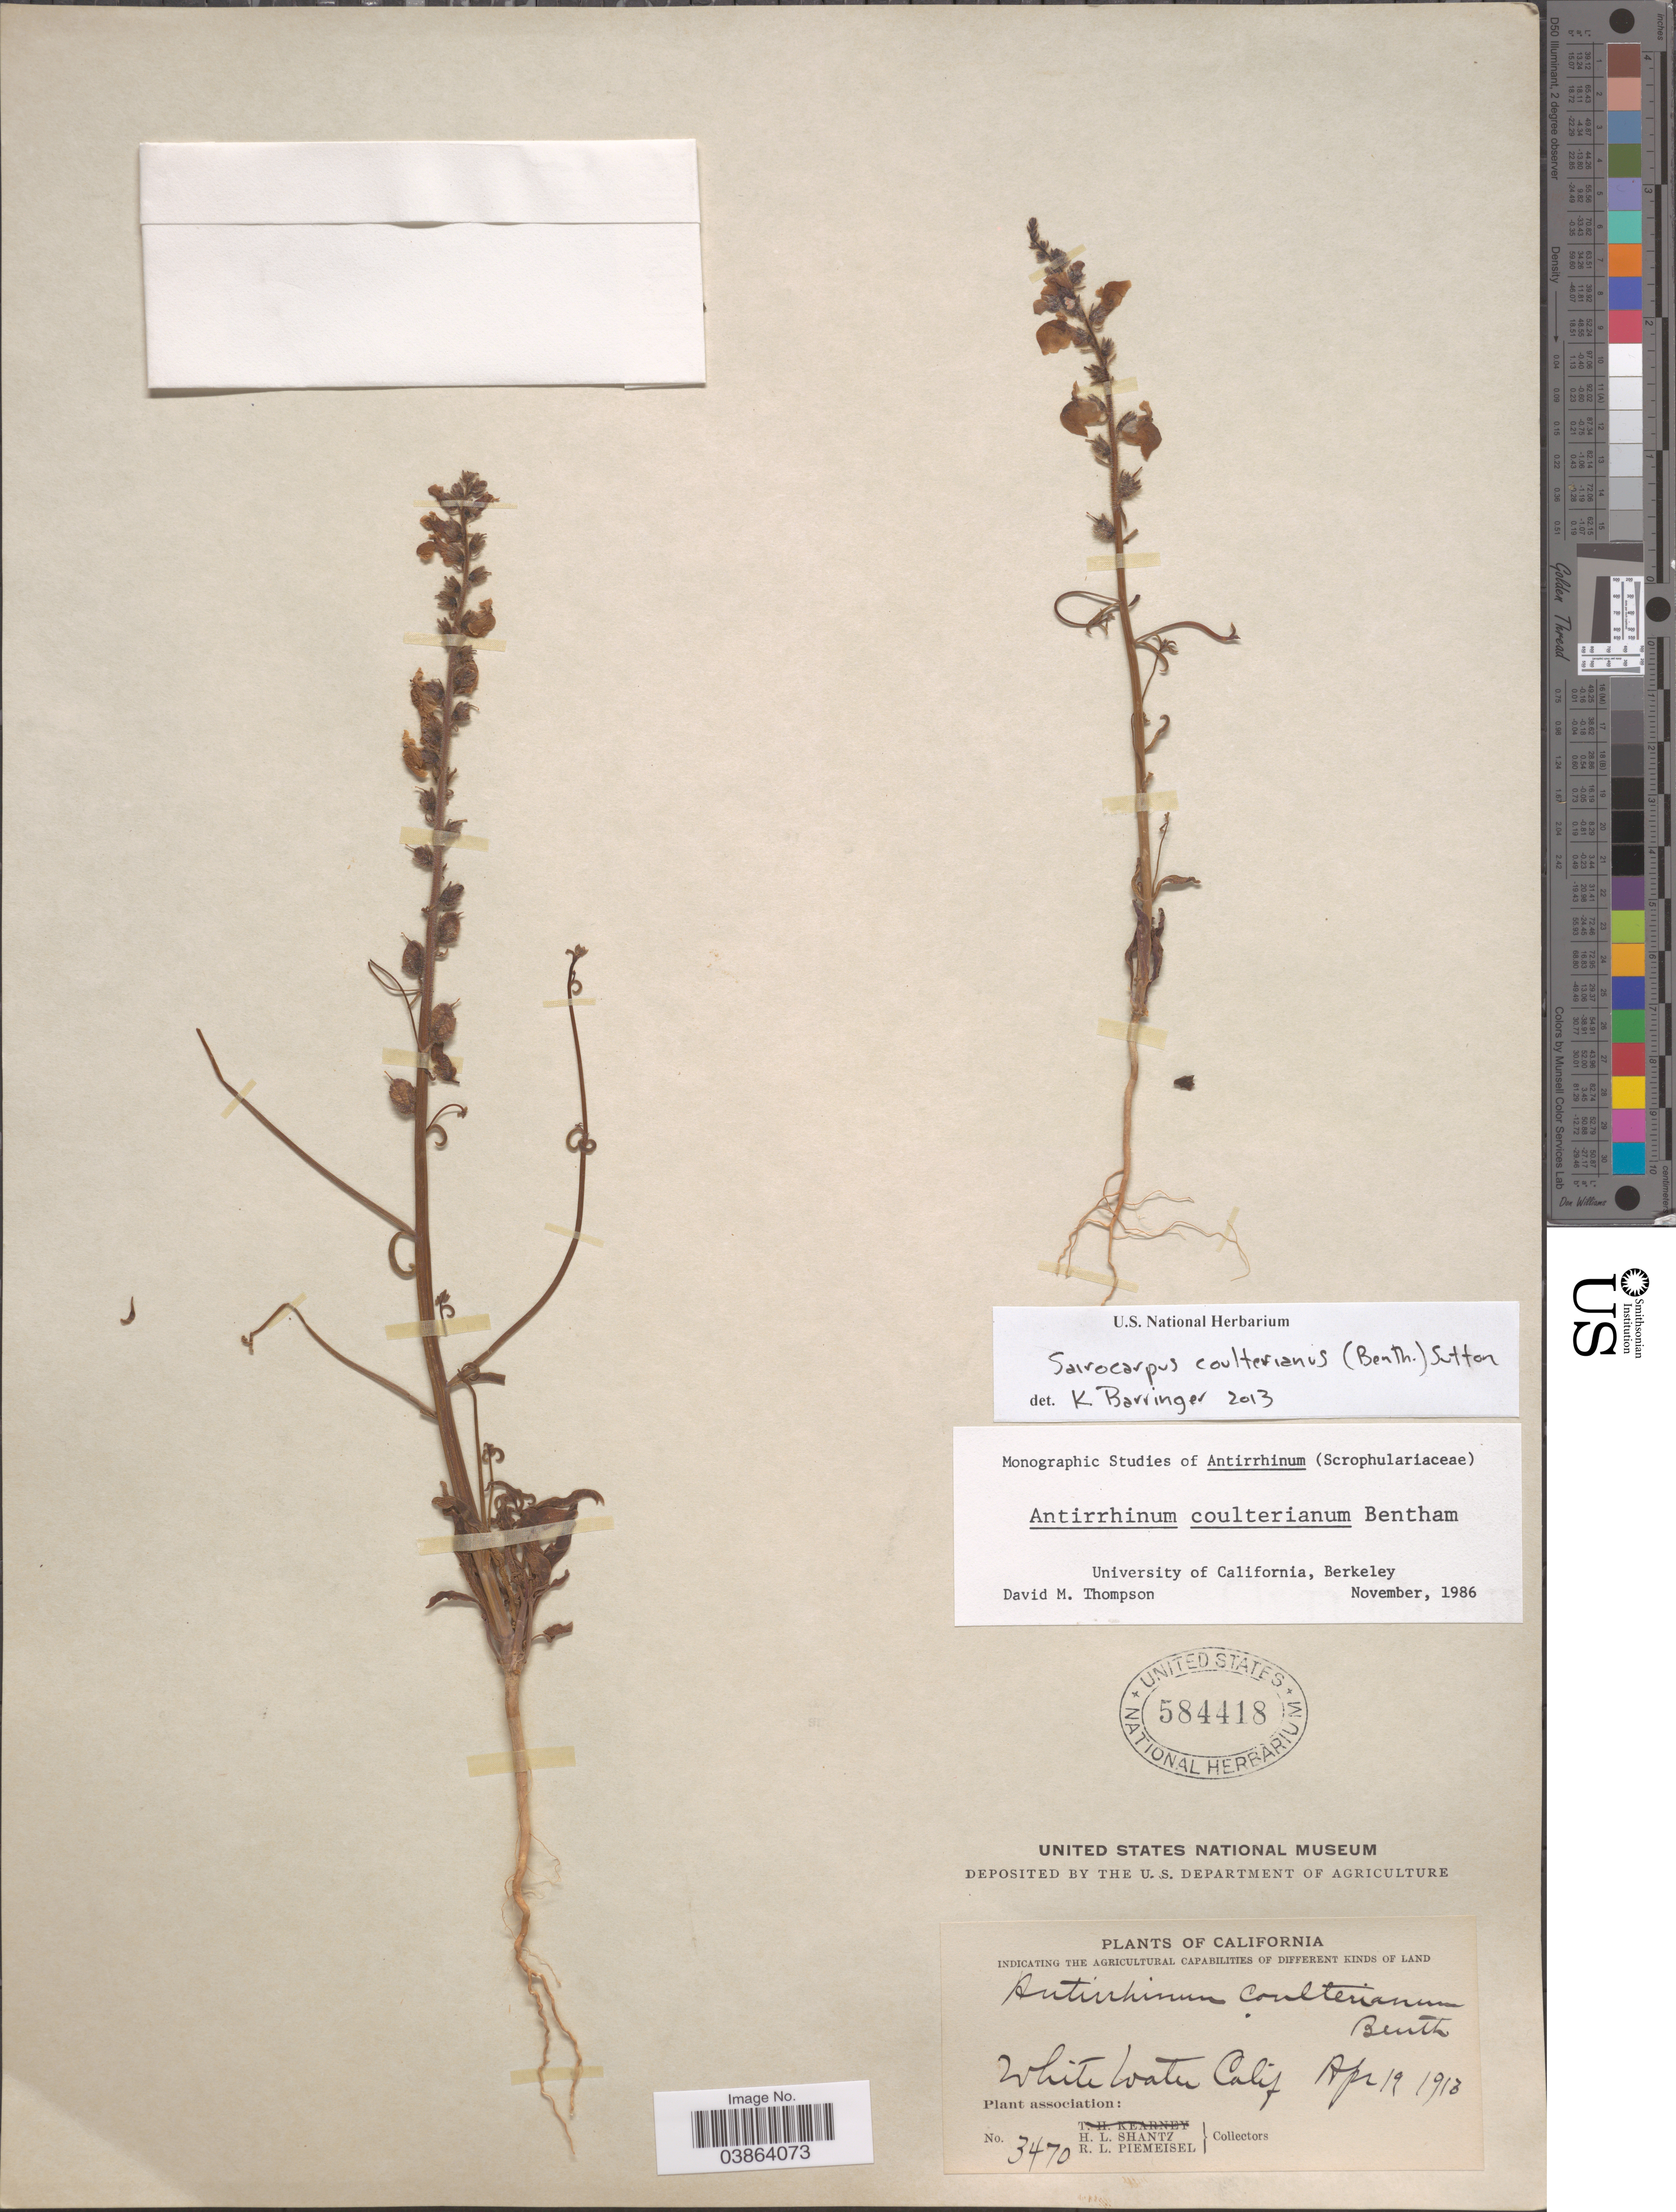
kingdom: Plantae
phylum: Tracheophyta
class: Magnoliopsida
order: Lamiales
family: Plantaginaceae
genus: Sairocarpus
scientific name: Sairocarpus coulterianus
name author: (Benth.) D.A. Sutton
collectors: H. Shantz & R. L. Piemeisel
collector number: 3470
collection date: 1913-04-19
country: United States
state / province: California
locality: White Water.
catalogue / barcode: US 584418